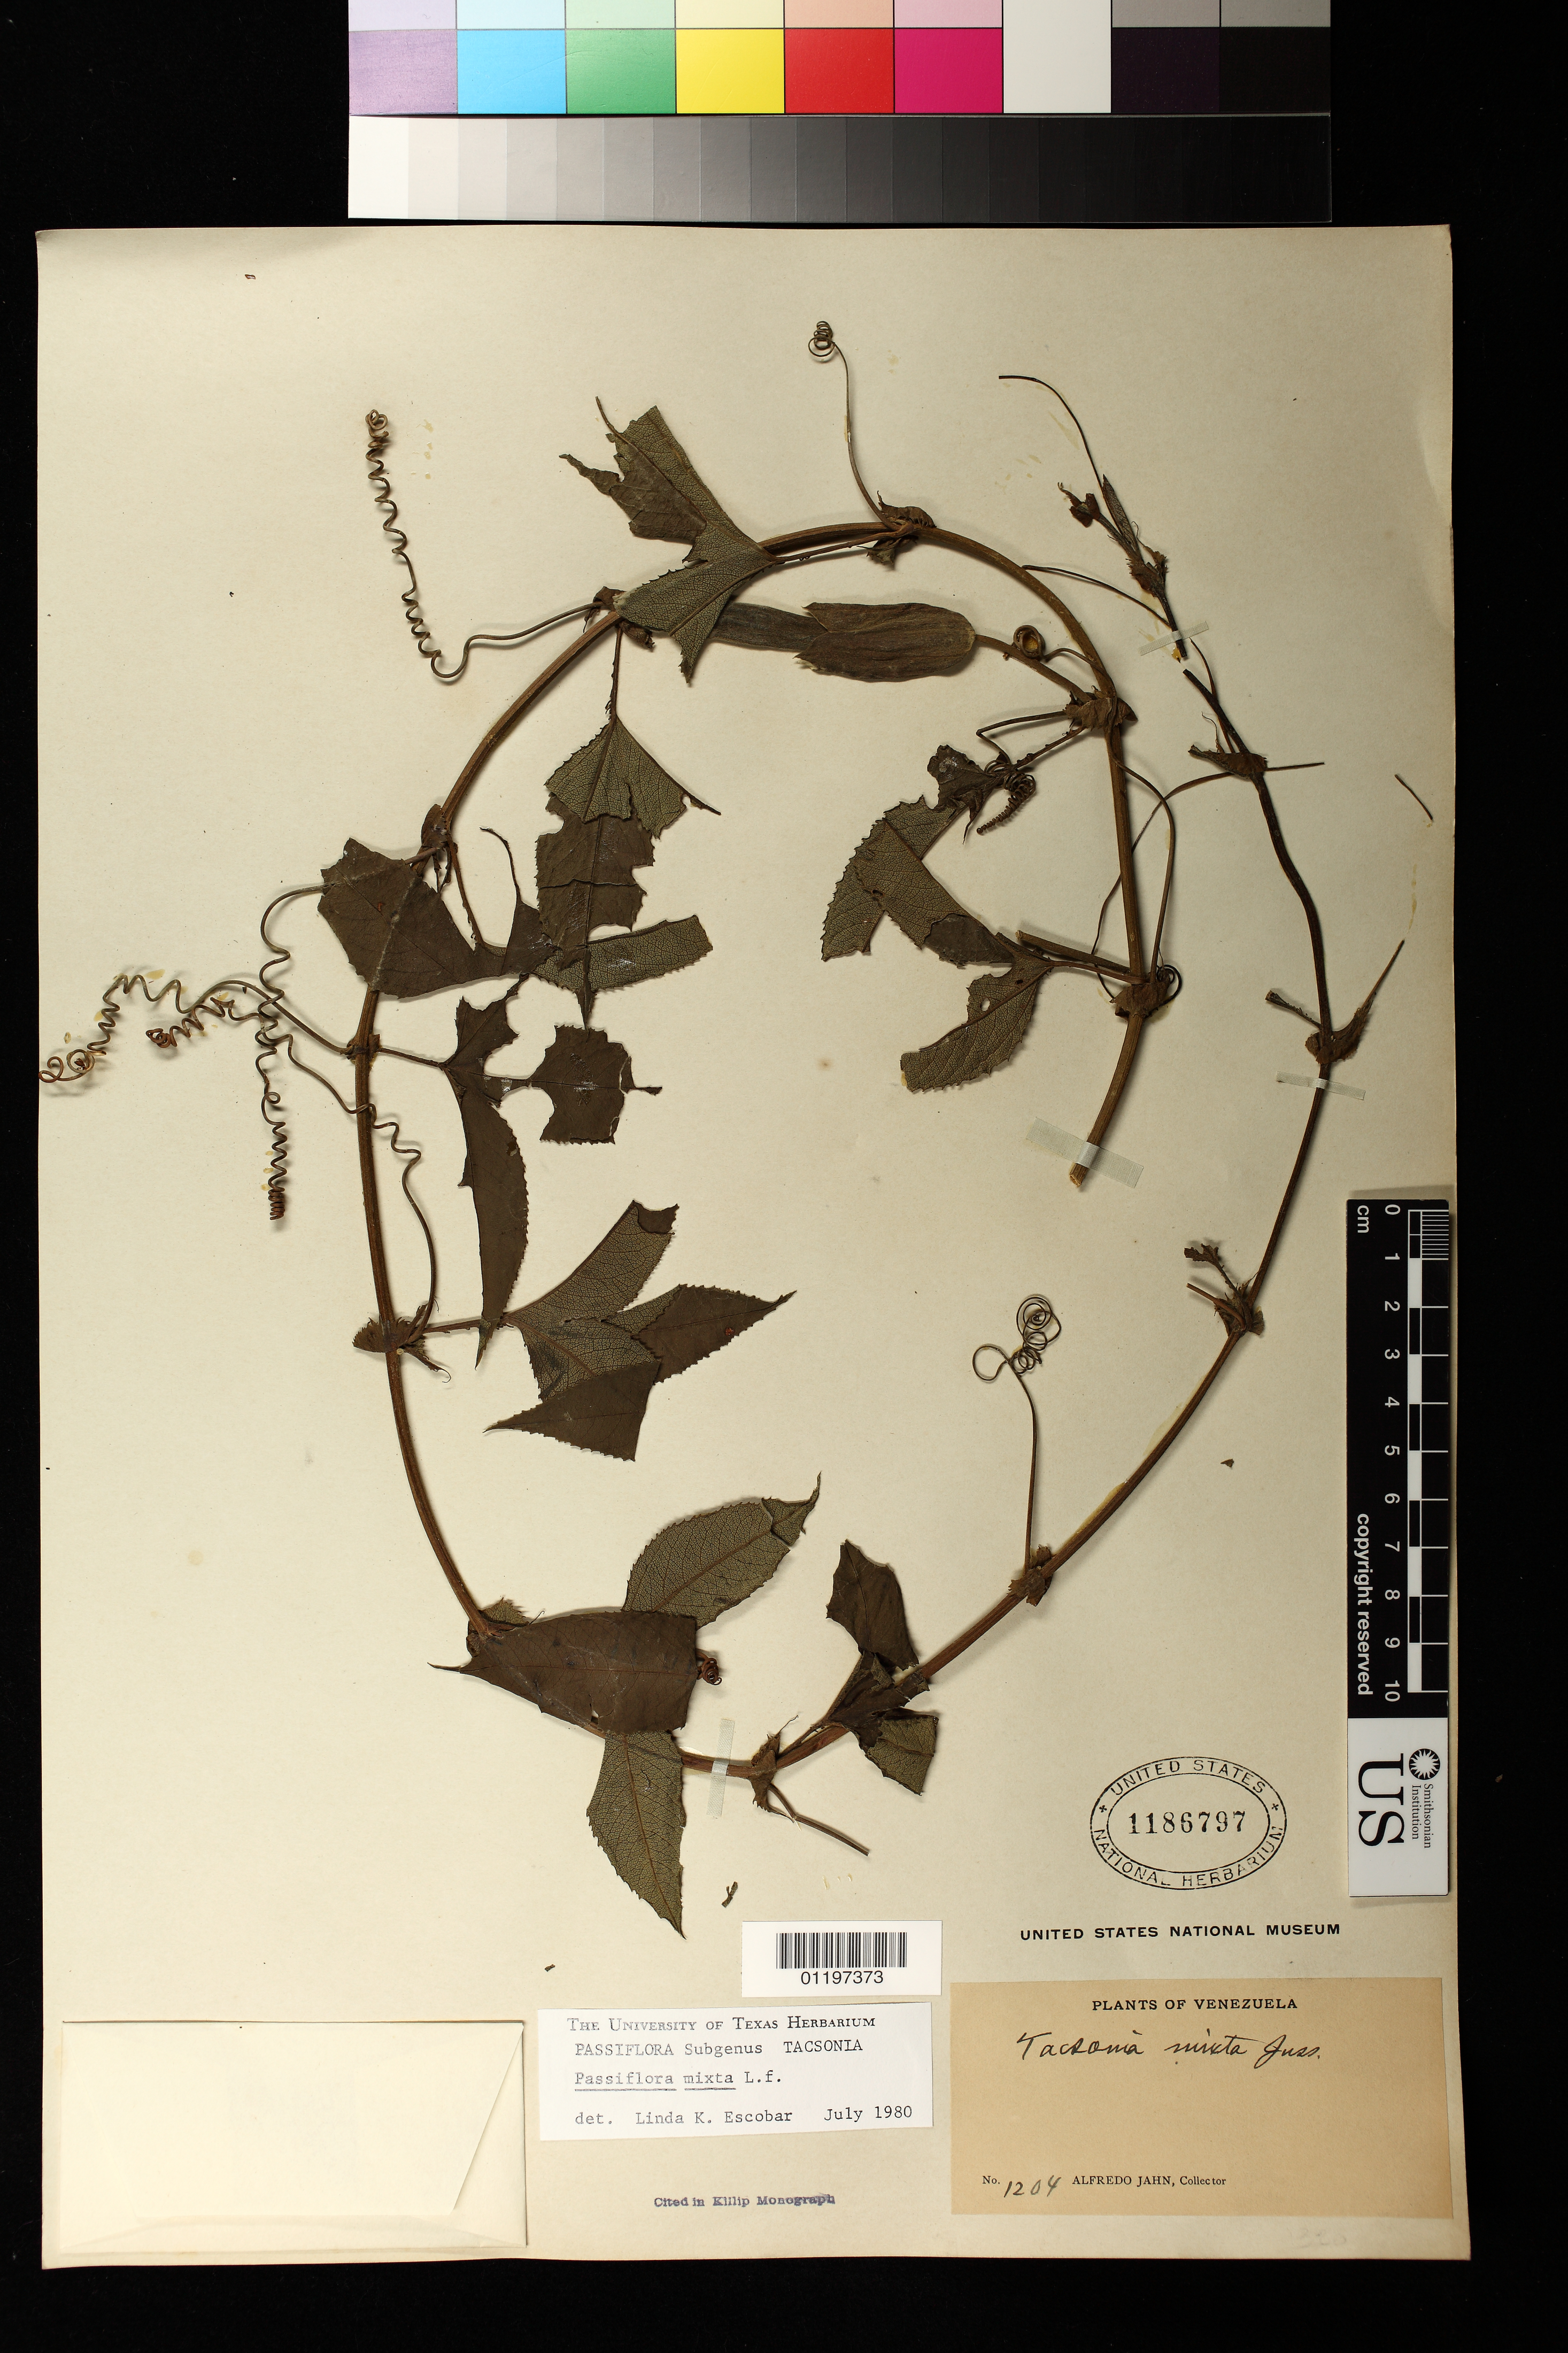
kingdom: Plantae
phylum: Tracheophyta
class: Magnoliopsida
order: Malpighiales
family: Passifloraceae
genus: Passiflora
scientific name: Passiflora mixta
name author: L. f.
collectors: A. Jahn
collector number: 1204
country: Venezuela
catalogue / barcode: US 1186797